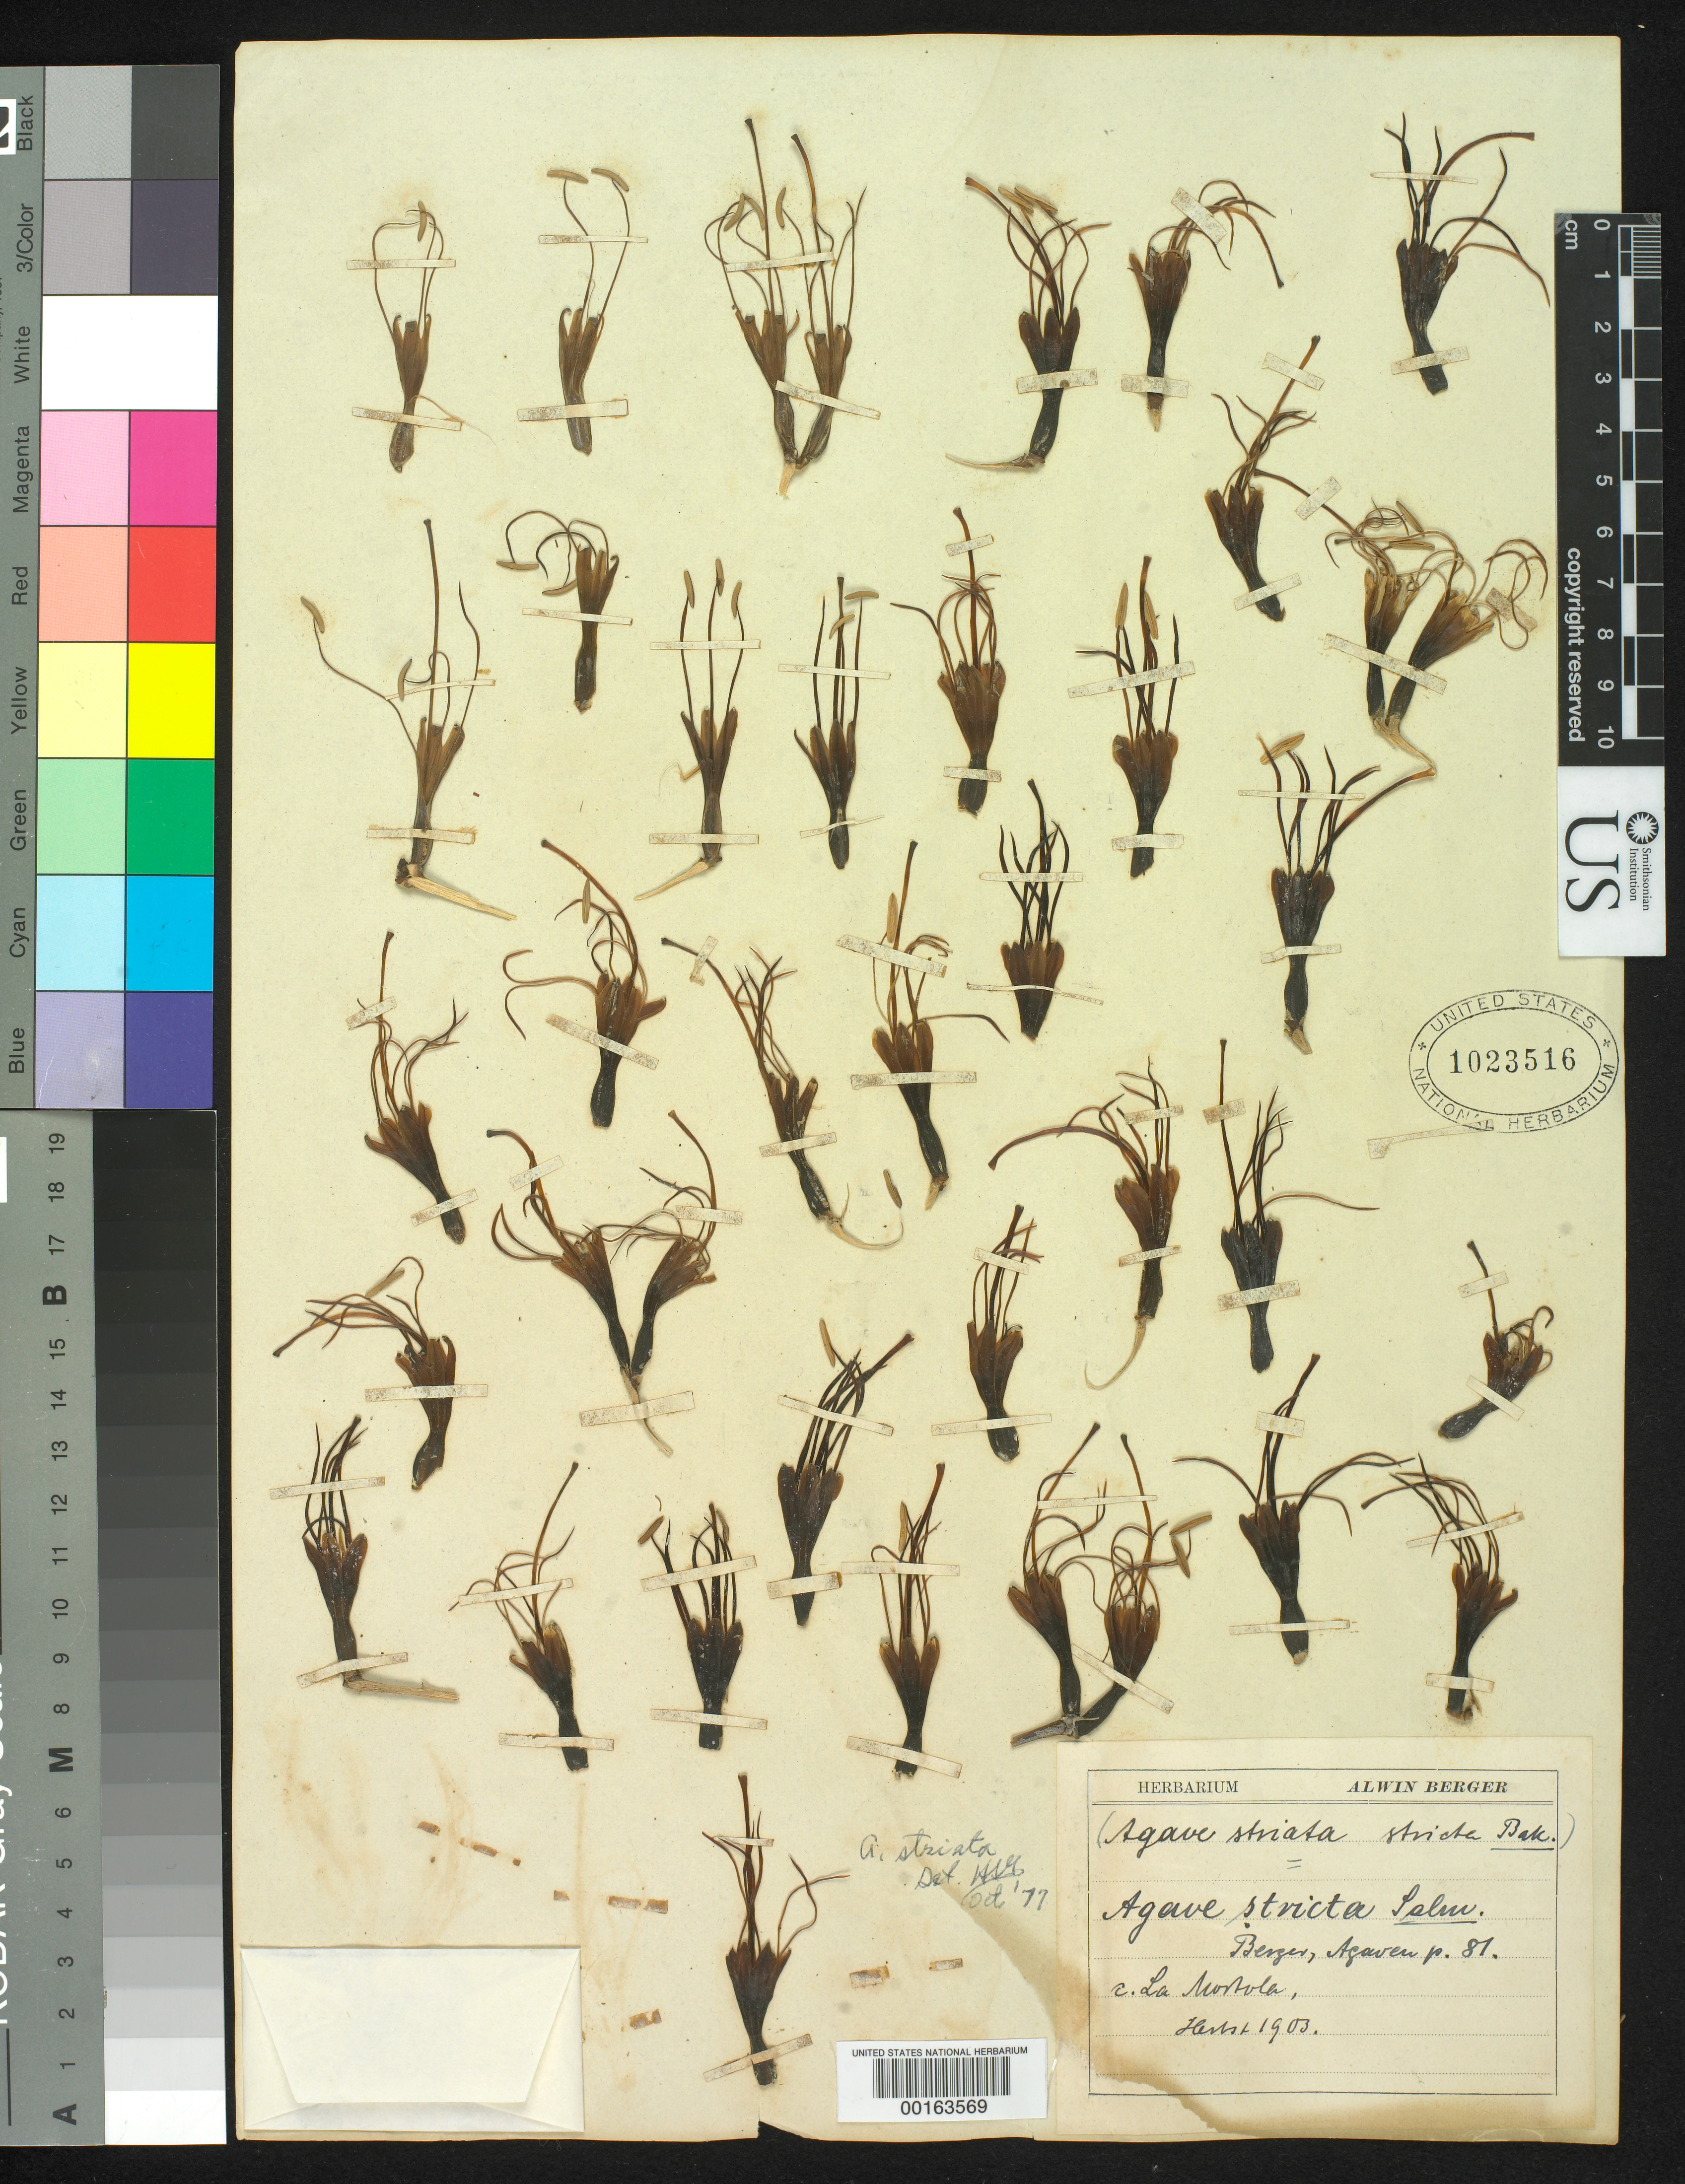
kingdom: Plantae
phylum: Tracheophyta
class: Liliopsida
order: Asparagales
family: Asparagaceae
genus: Agave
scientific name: Agave striata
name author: Zucc.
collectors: ex herb. A. Berger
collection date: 1909-06-02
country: Mexico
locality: Cultivated at La Mortola, Italy.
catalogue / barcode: US 1023516